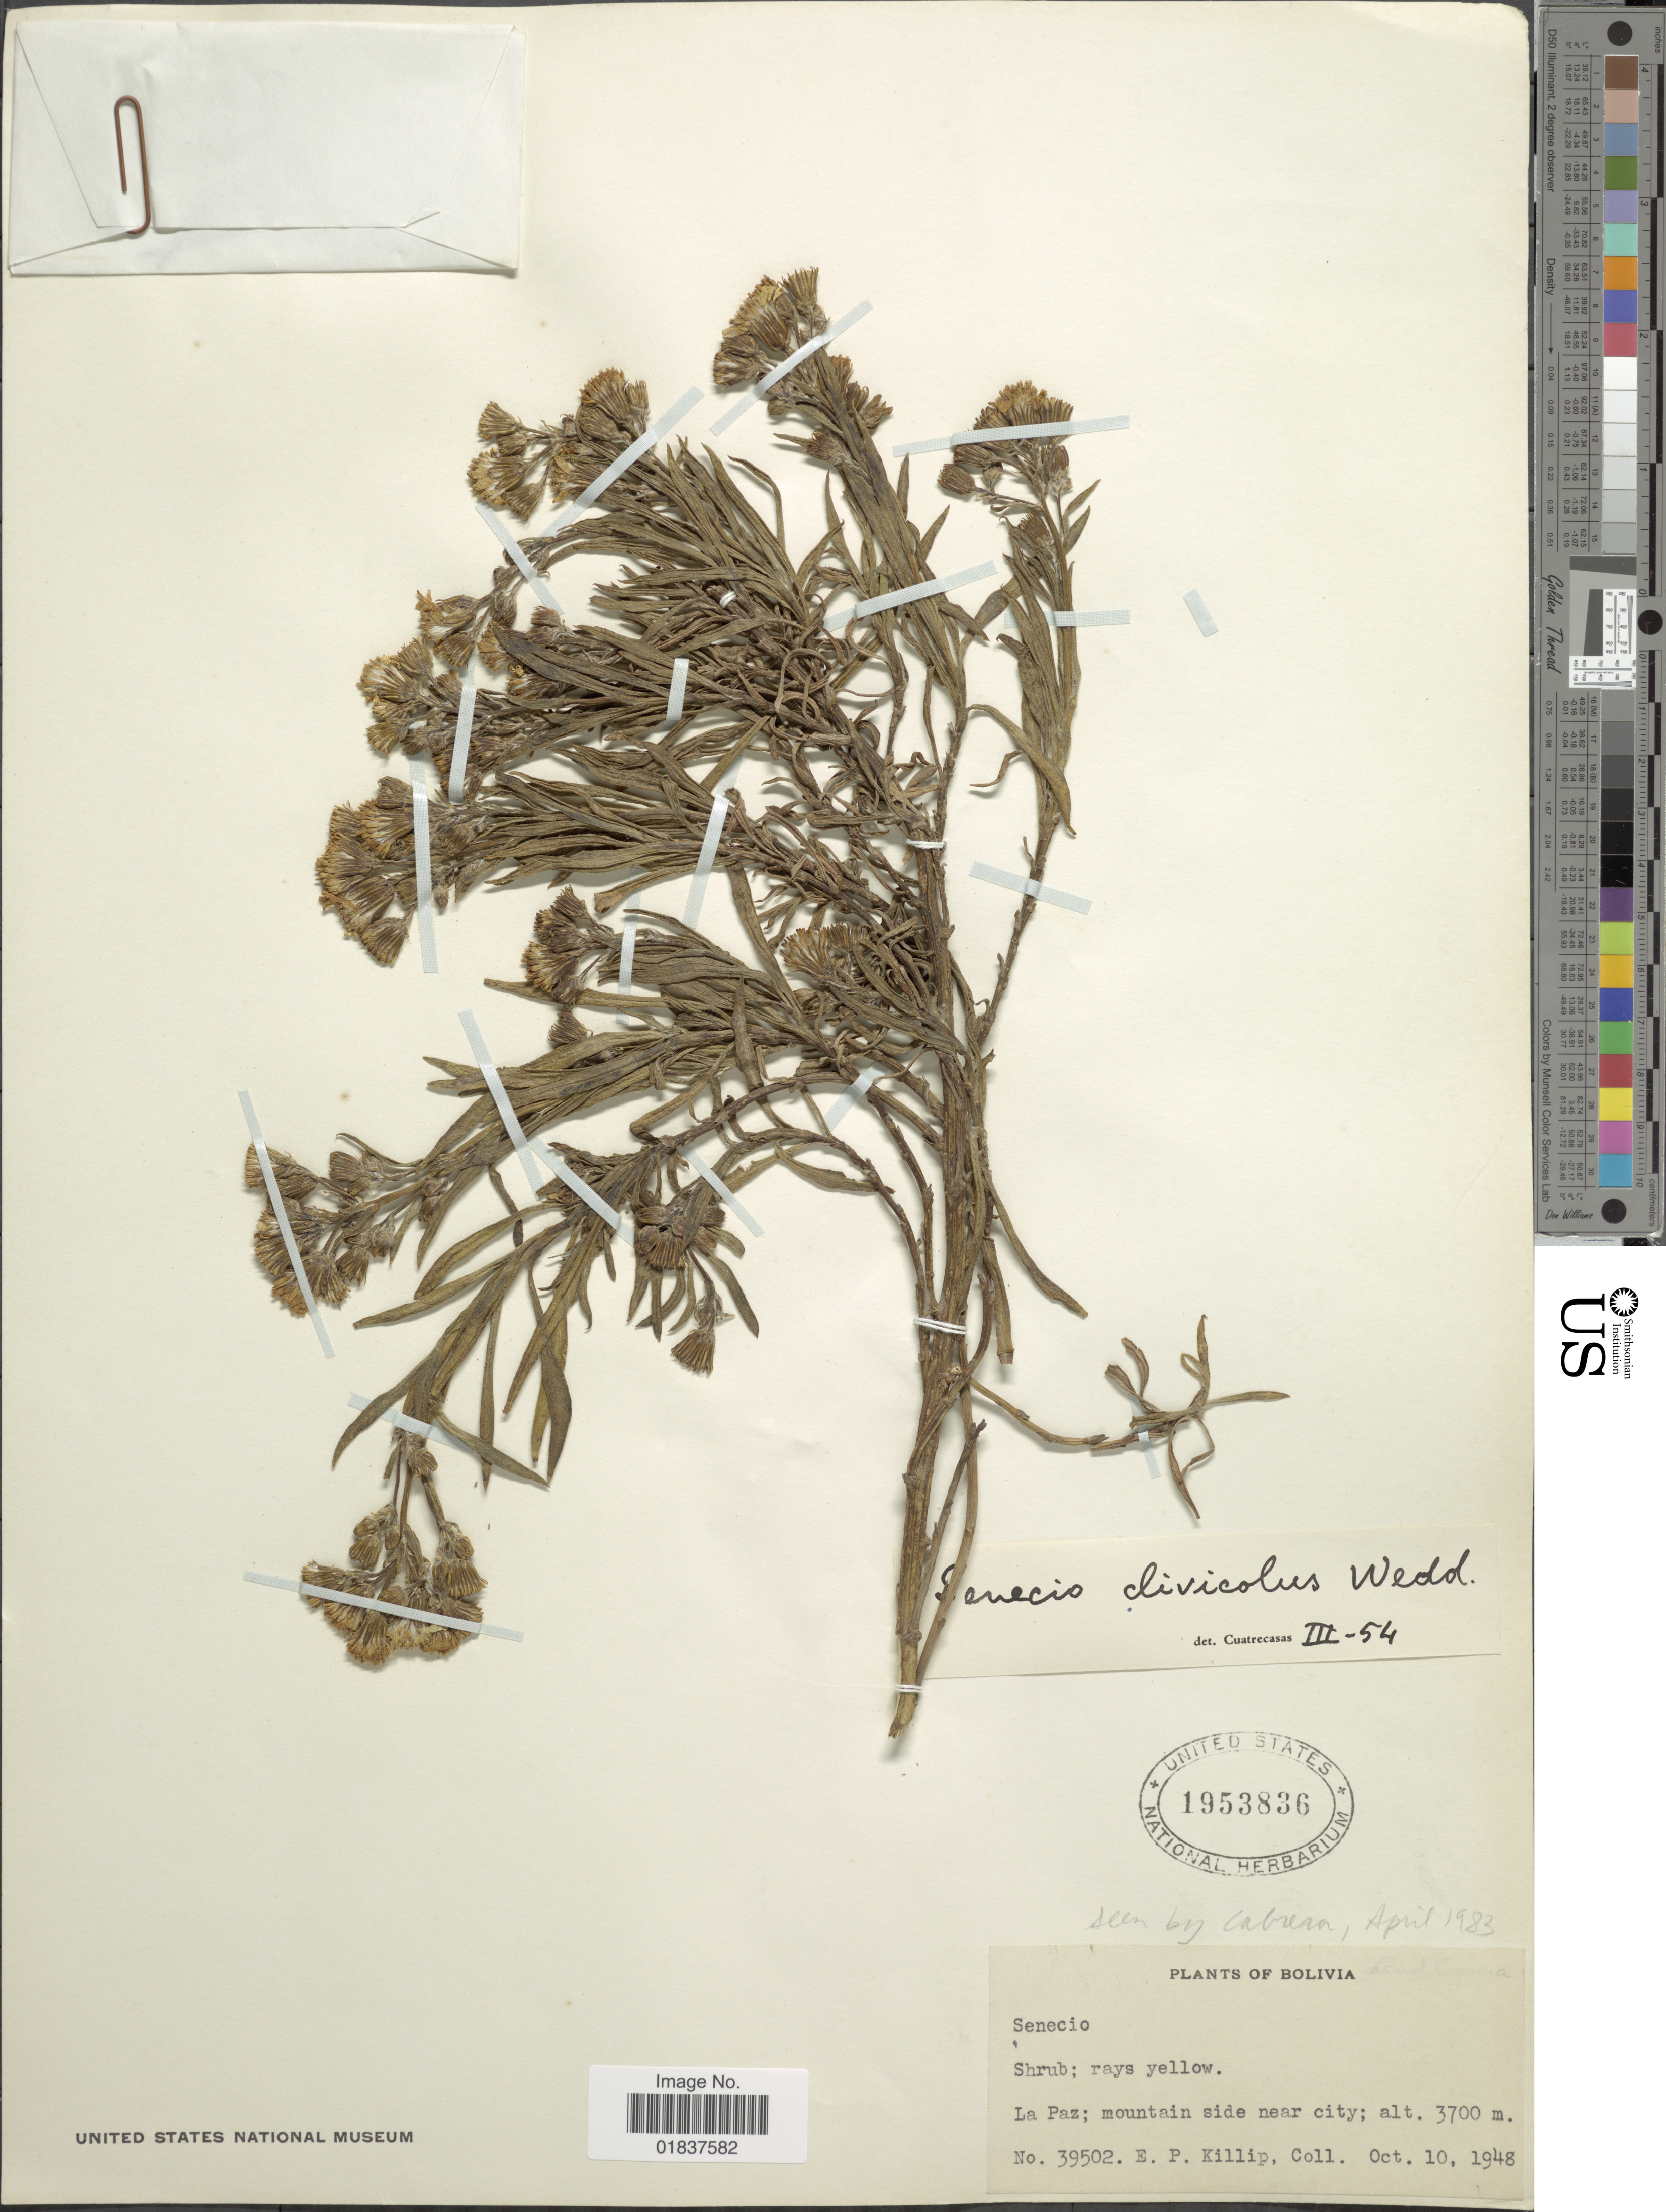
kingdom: Plantae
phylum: Tracheophyta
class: Magnoliopsida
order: Asterales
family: Asteraceae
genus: Senecio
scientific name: Senecio clivicola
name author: Wedd.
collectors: E. P. Killip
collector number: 39502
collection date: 1948-10-10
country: Bolivia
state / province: La Paz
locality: La Paz; mountain side near city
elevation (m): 3700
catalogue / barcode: US 1953836